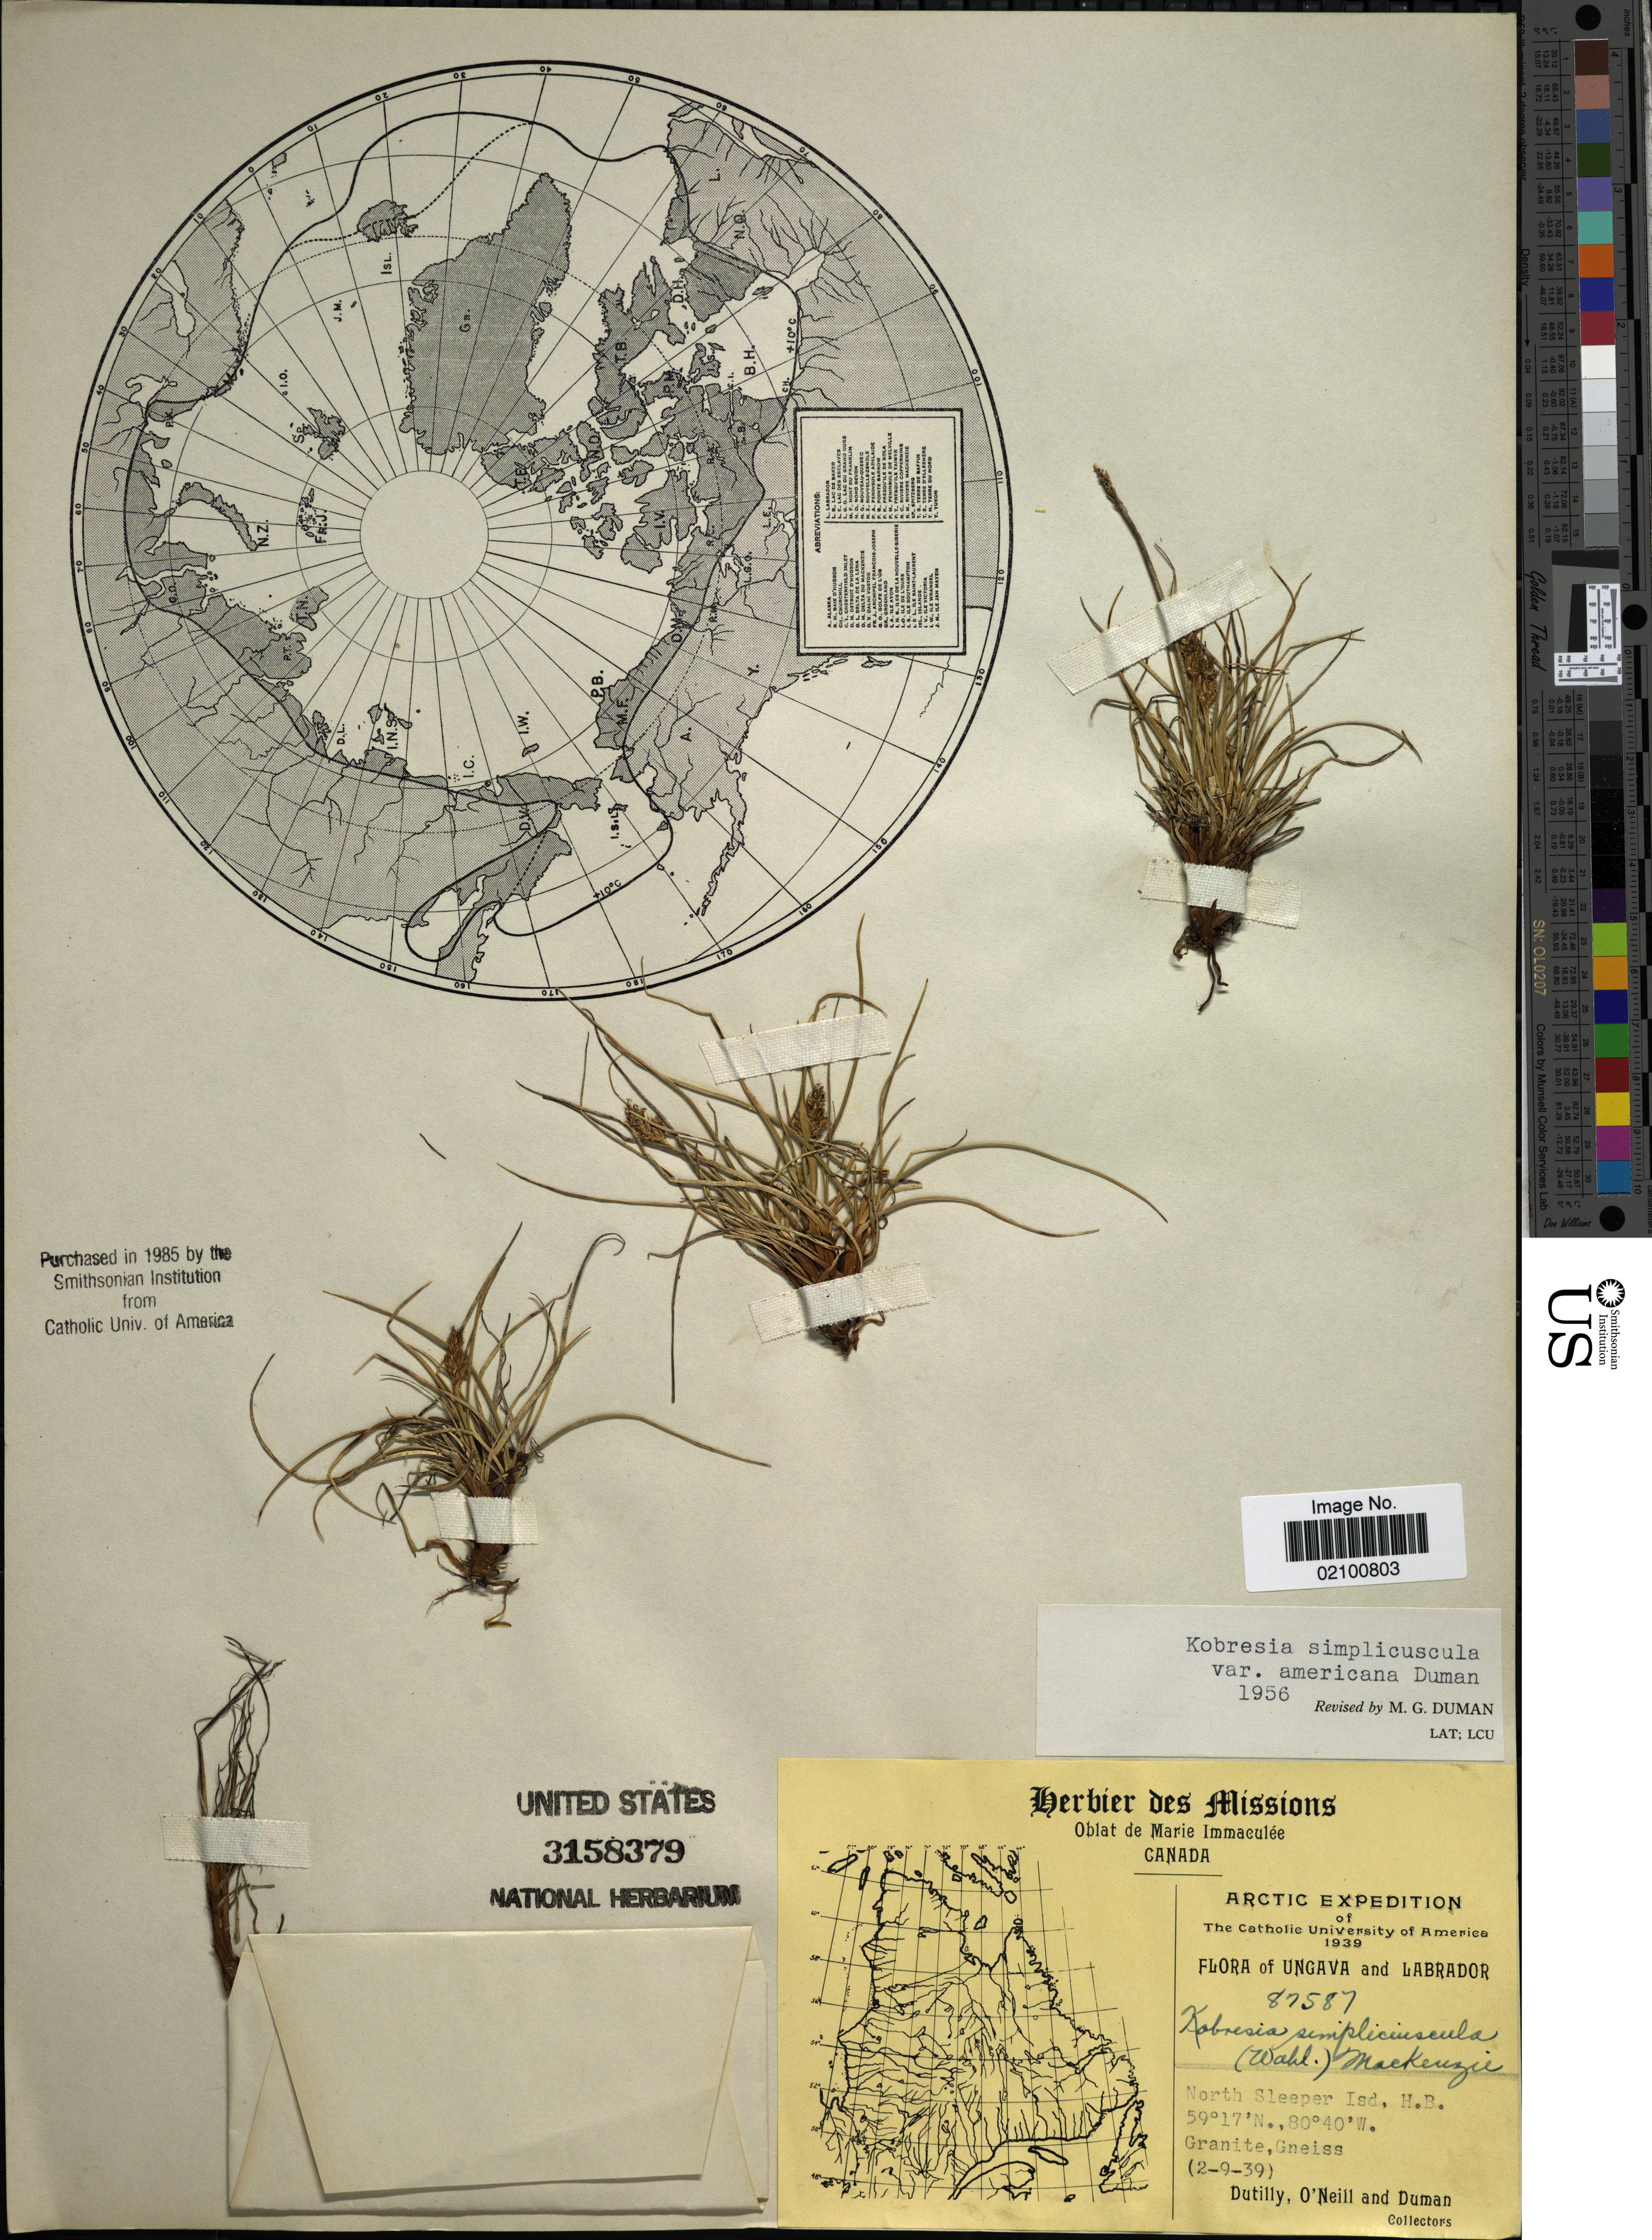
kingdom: Plantae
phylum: Tracheophyta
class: Liliopsida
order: Poales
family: Cyperaceae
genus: Carex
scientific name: Carex simpliciuscula subsp. simpliciuscula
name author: Wahlenb.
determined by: Strong, M. T., (US), Smithsonian Institution - National Museum of Natural History (UNITED STATES)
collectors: -. Dutilly, -. O'Neill & -. Duman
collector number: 87587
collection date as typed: Transcribed d/m/y: 2/9/39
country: Canada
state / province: Newfoundland and Labrador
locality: Arctic, Ungava and Labrador, North Sleeper Isd., H.B.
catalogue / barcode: US 3158379